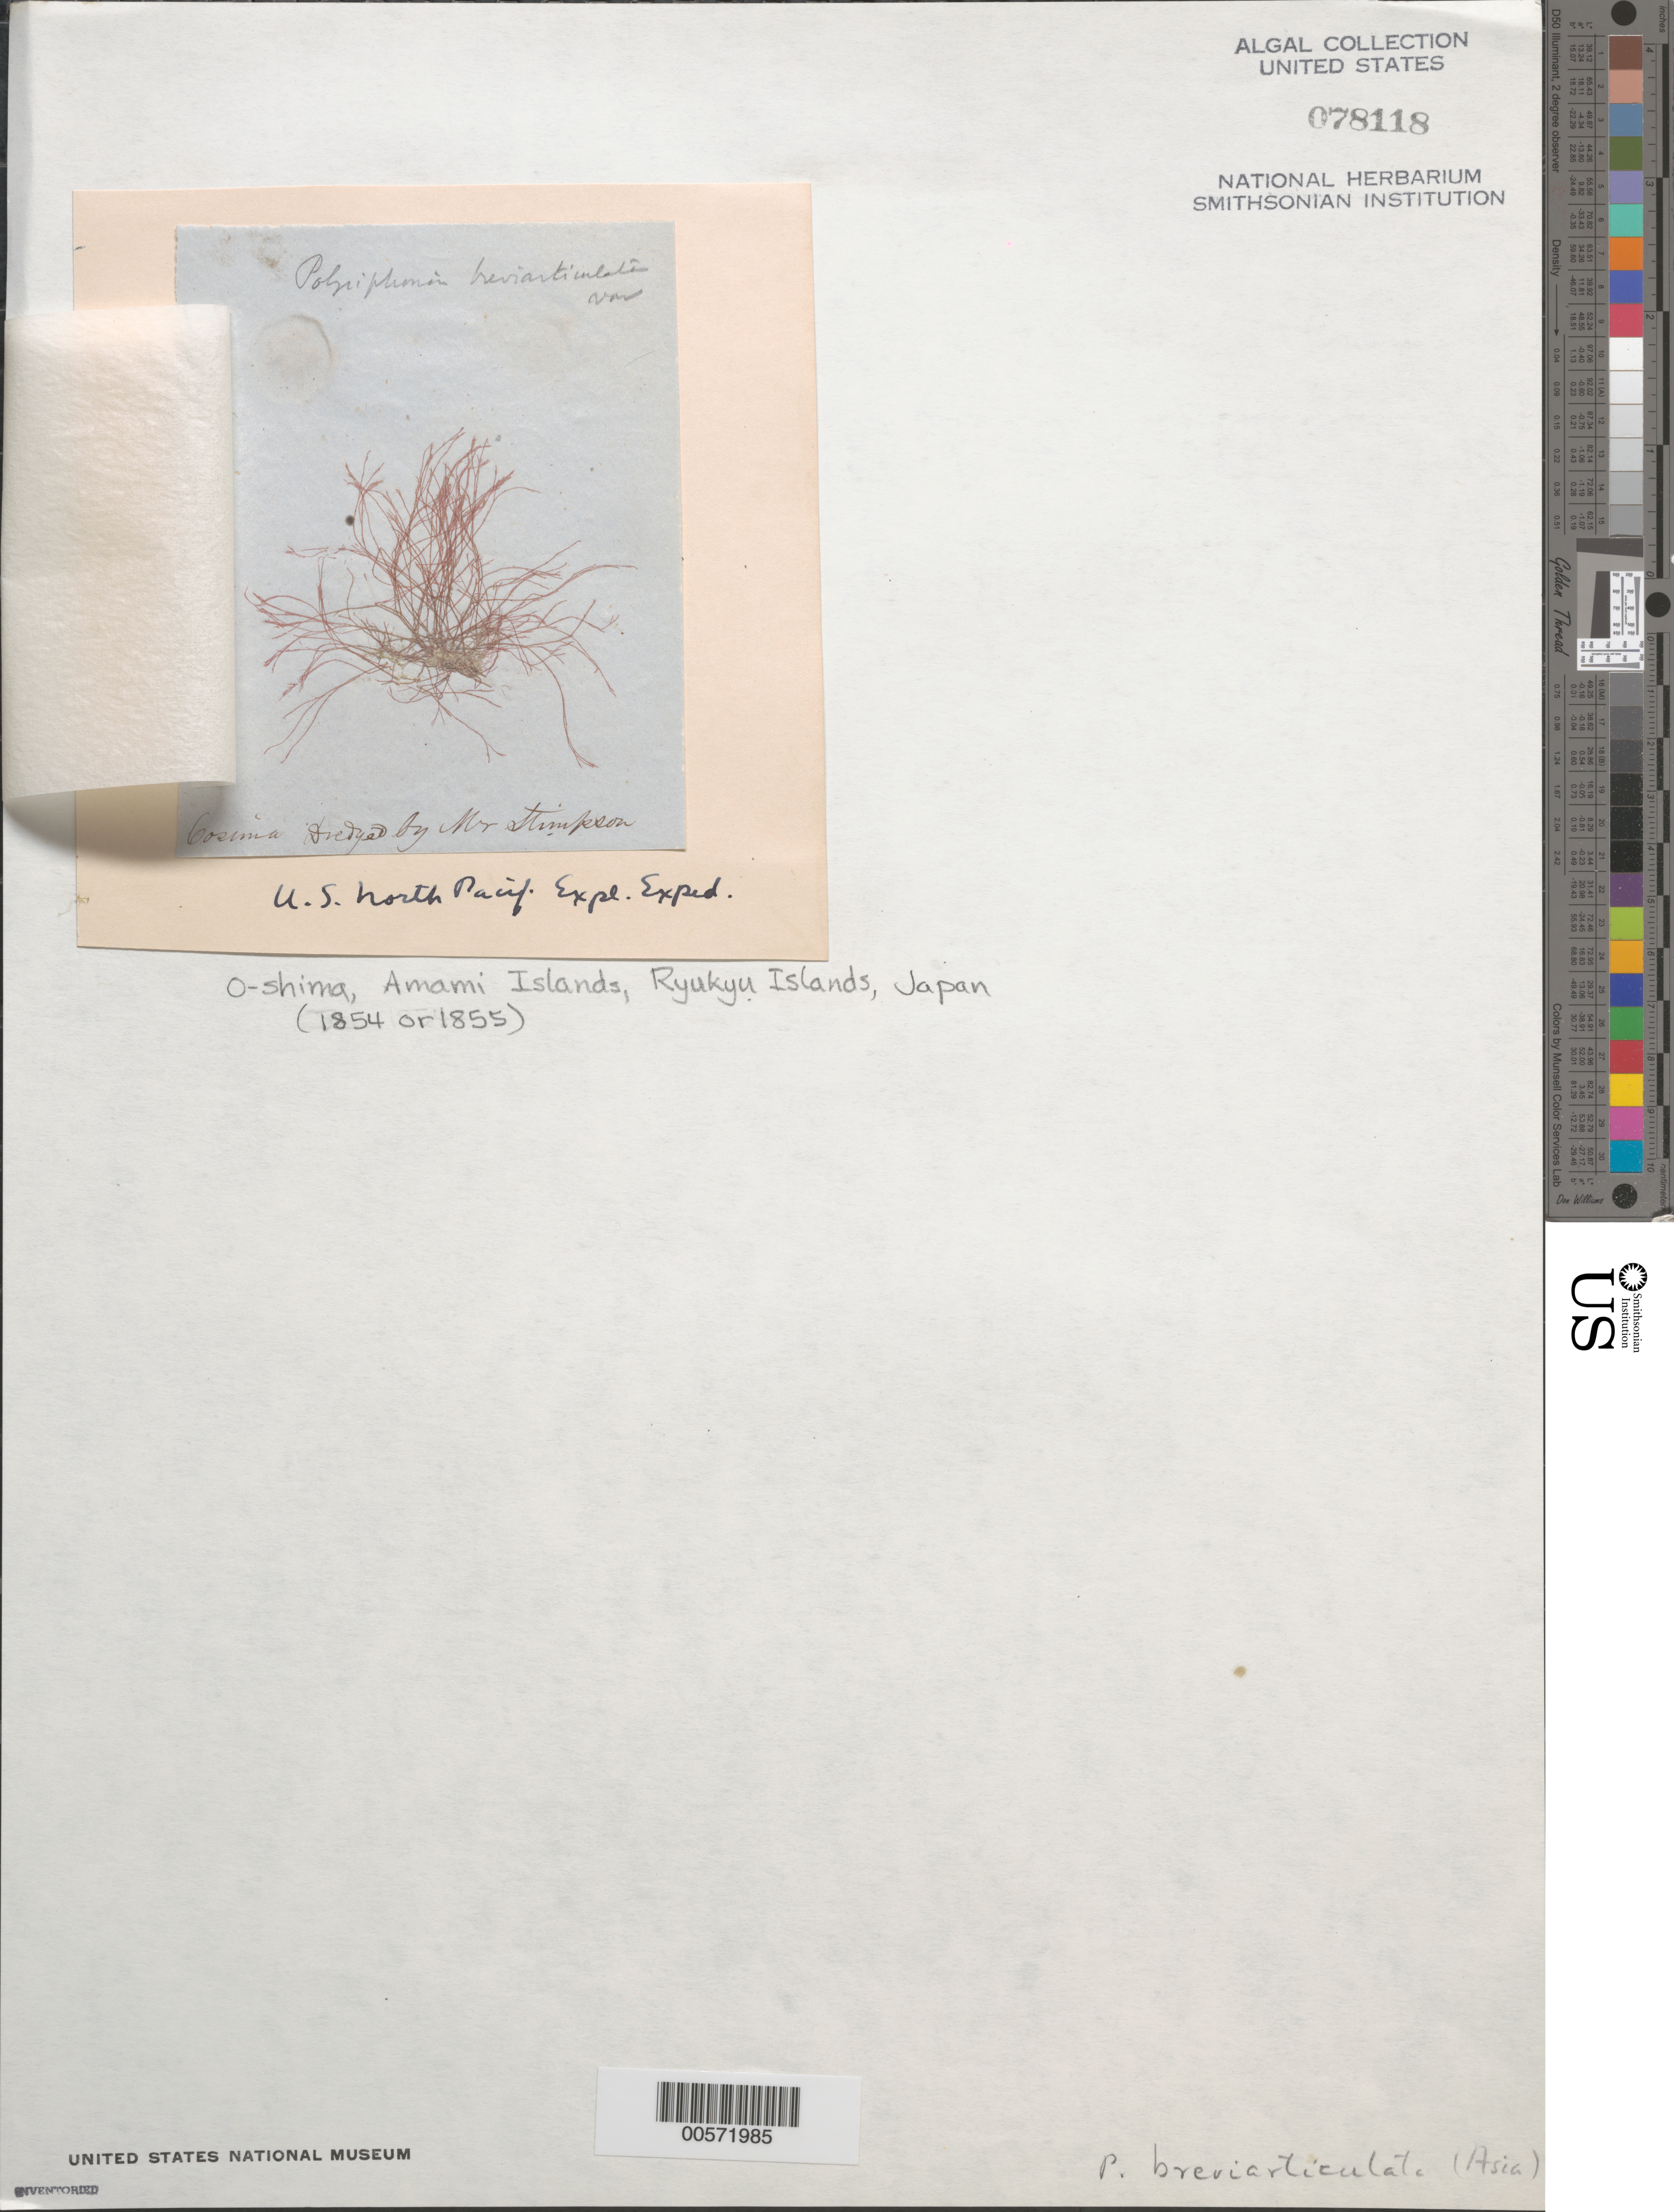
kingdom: Plantae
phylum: Rhodophyta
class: Florideophyceae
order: Ceramiales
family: Rhodomelaceae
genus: Polysiphonia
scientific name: Polysiphonia breviarticulata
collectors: W. Stimpson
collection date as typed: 1854 or -- --- 1855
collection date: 1854 or 1855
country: Japan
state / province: Kagosima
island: Amami Oshima (O-shima)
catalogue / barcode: US 78118